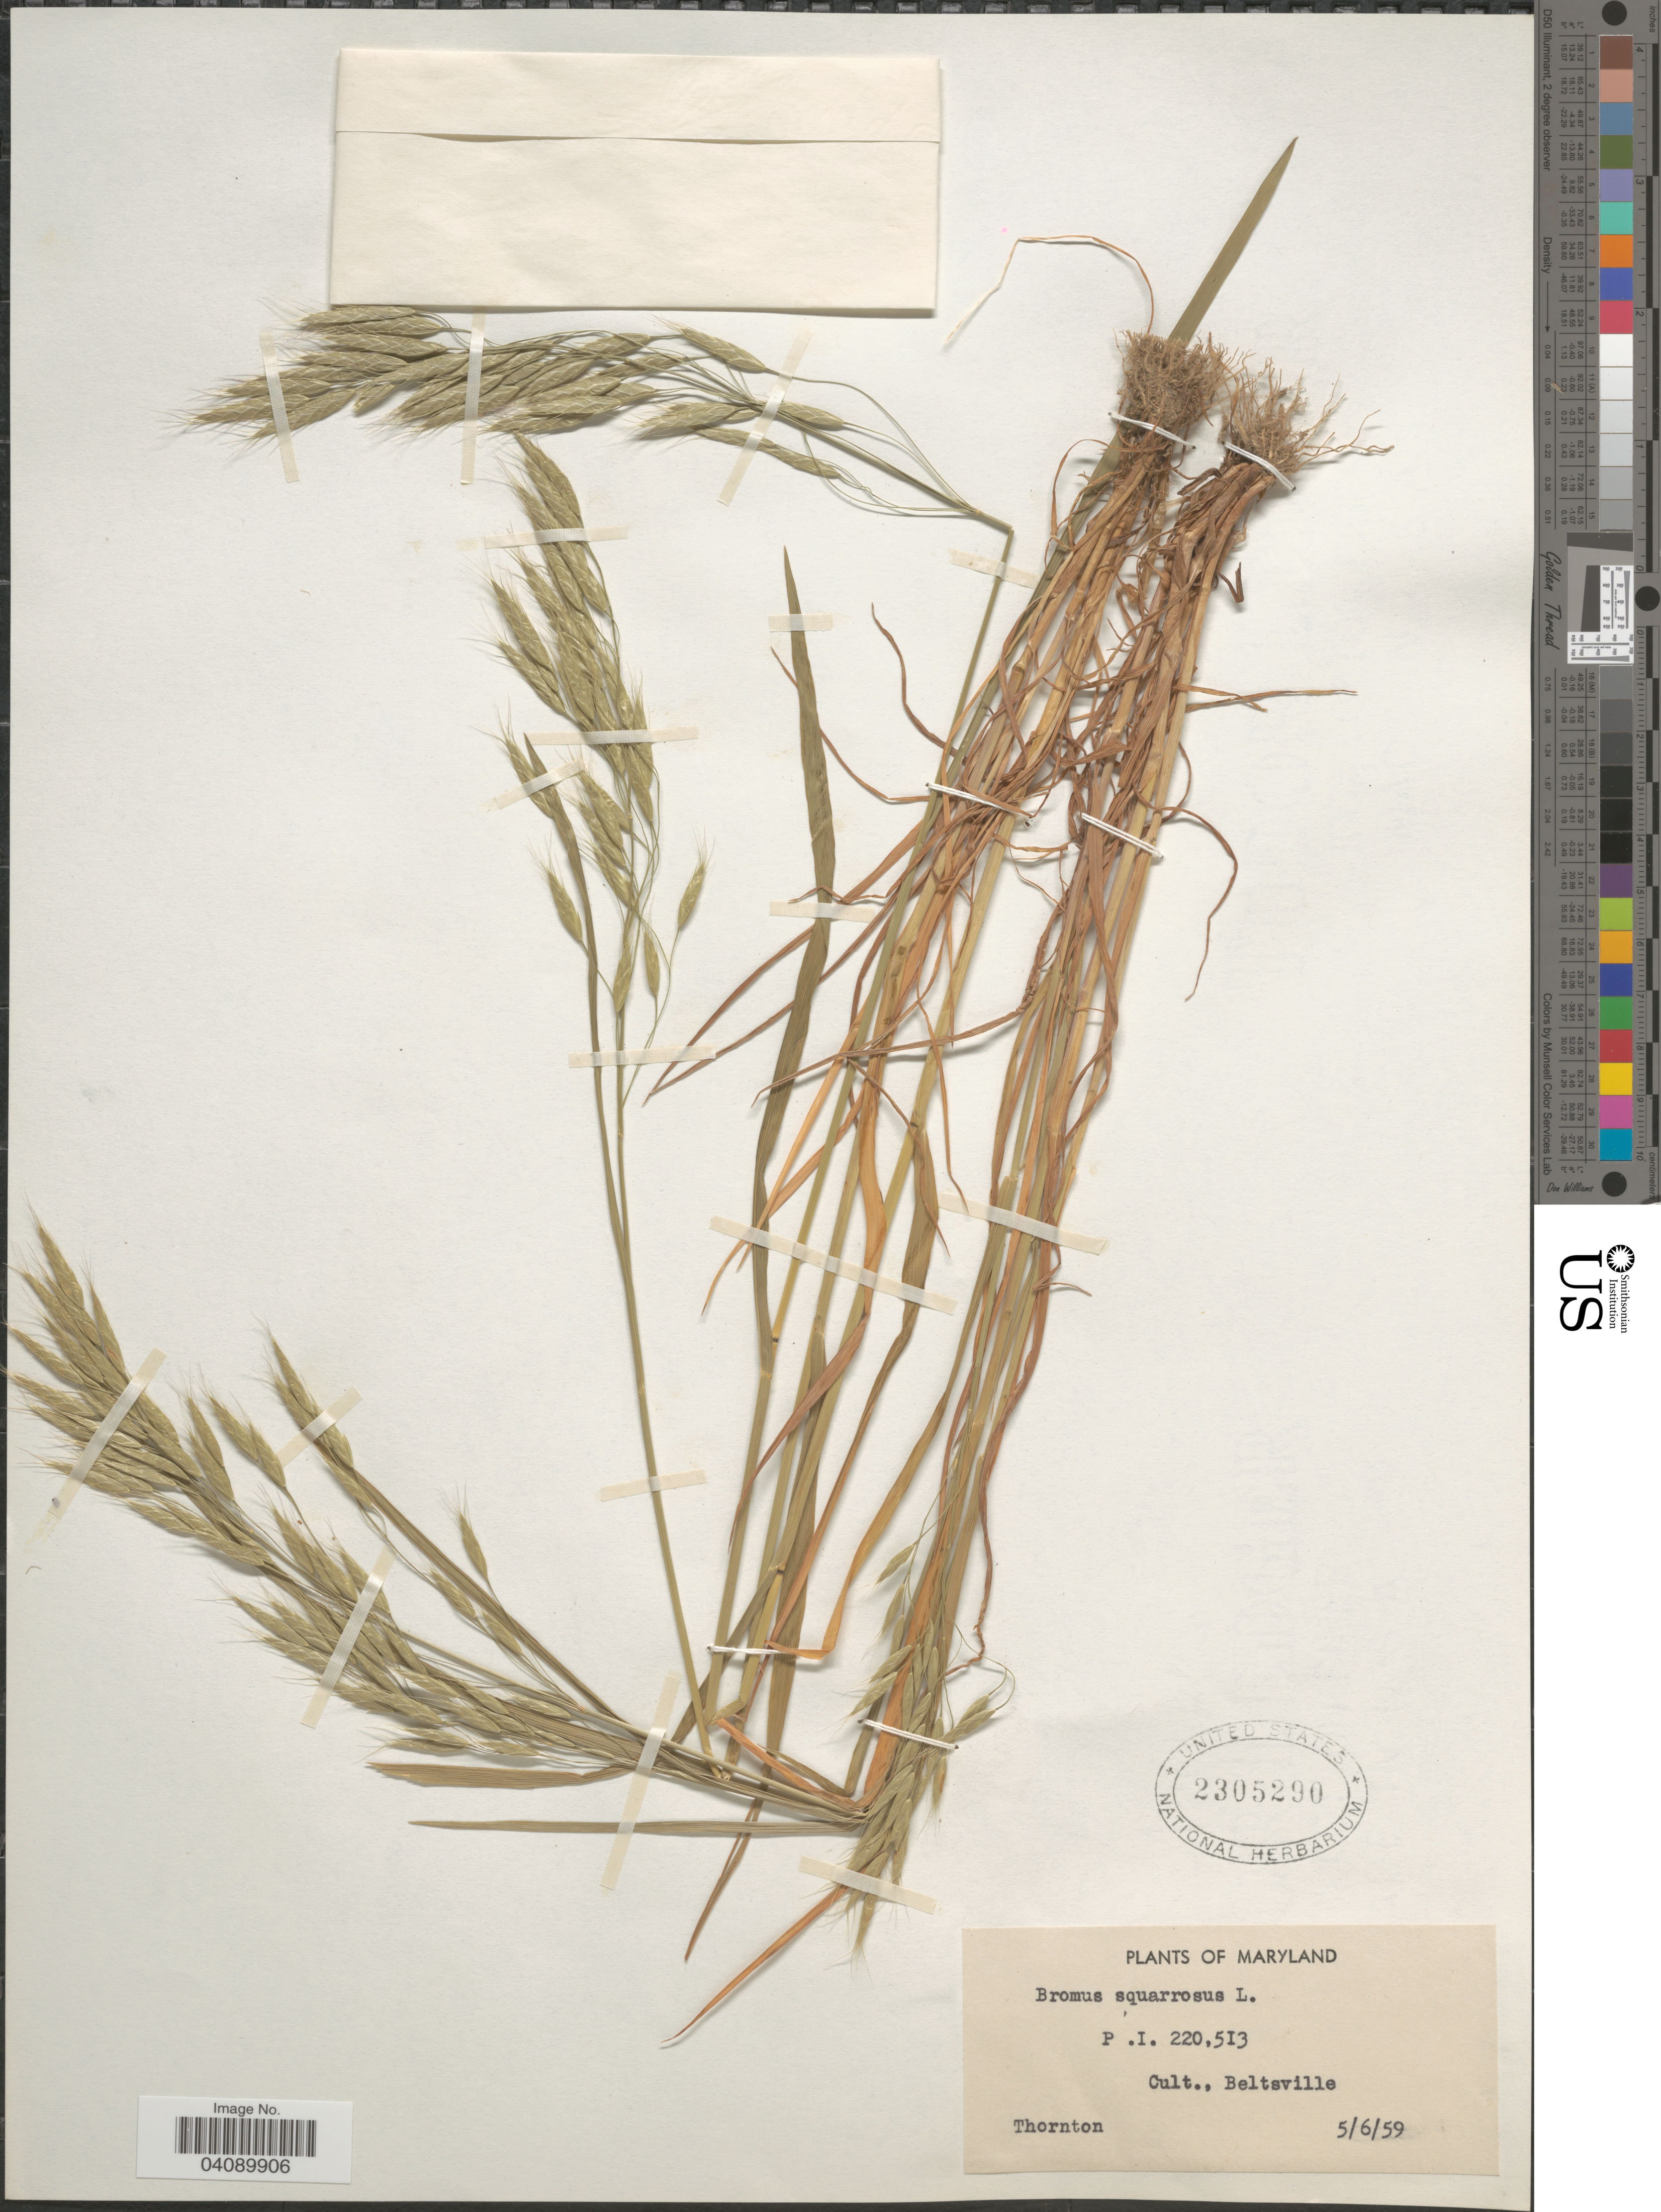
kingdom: Plantae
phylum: Tracheophyta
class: Liliopsida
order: Poales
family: Poaceae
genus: Bromus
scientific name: Bromus squarrosus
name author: L.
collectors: Thornton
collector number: P.I. 220513?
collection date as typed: Transcribed d/m/y: 6/5/59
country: United States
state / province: Maryland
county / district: Prince George's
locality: Cult., Beltsville.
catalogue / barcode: US 2305290